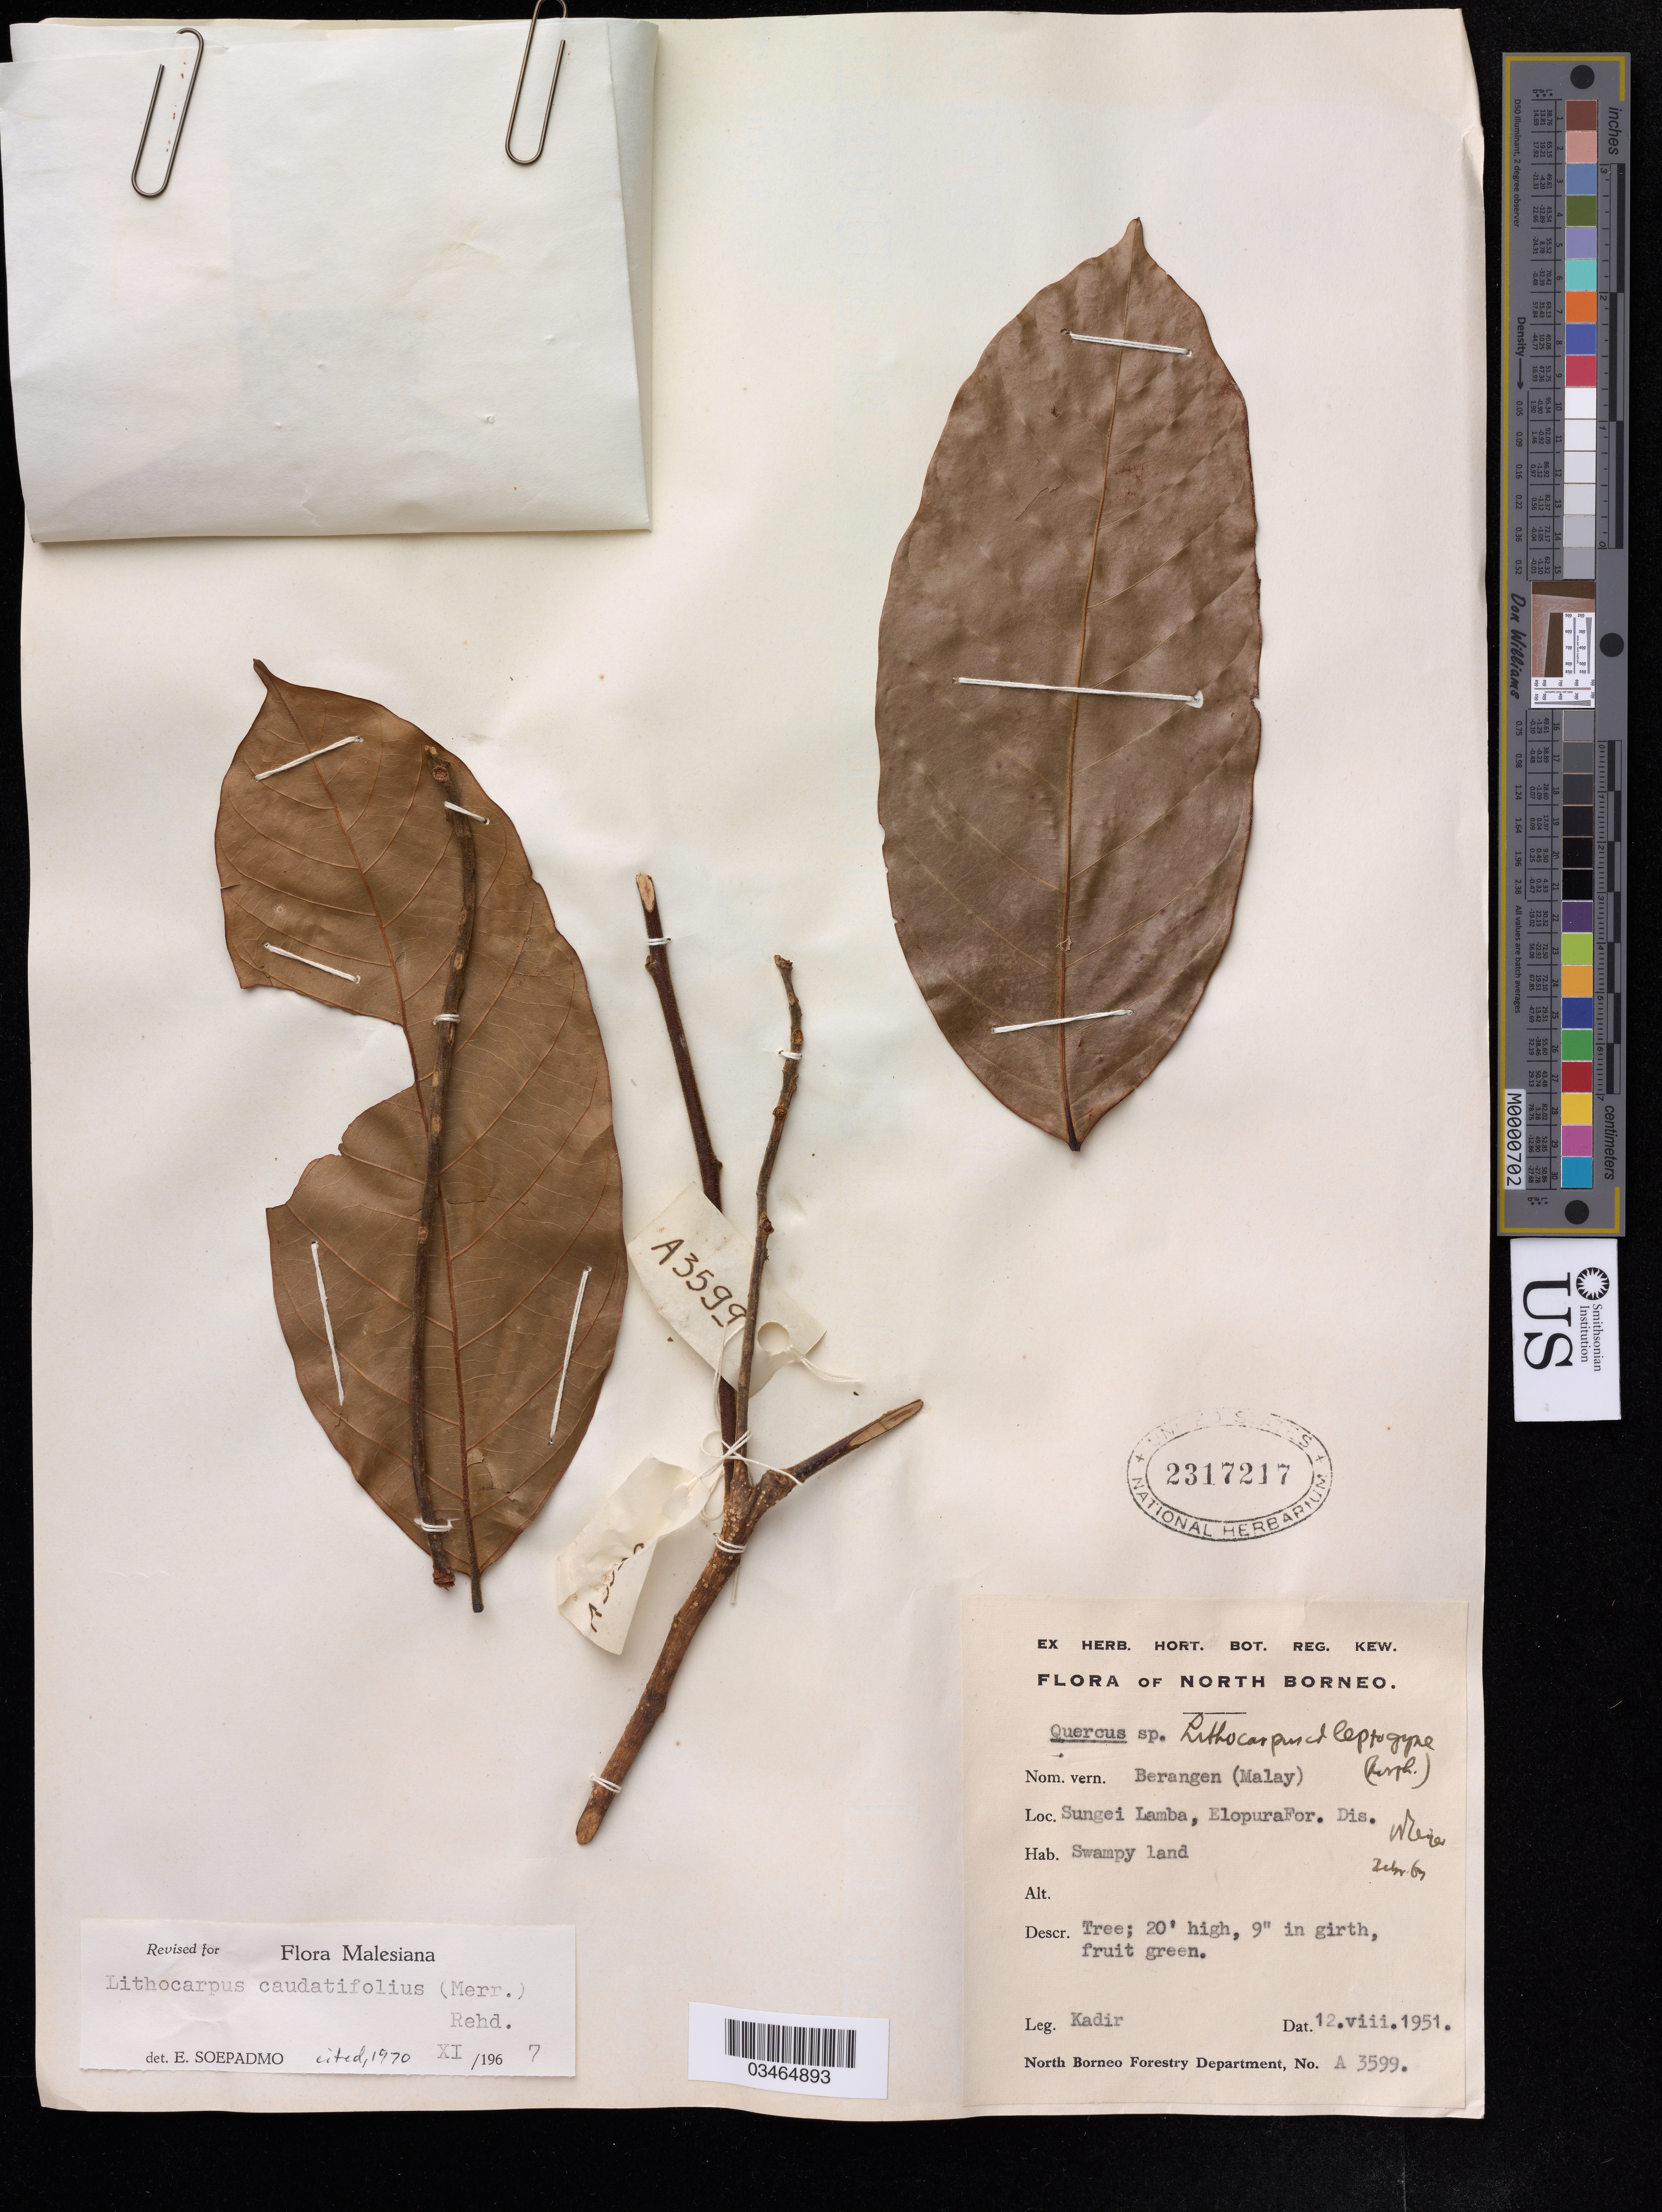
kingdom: Plantae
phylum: Tracheophyta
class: Magnoliopsida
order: Fagales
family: Fagaceae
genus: Lithocarpus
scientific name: Lithocarpus caudatifolius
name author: (Merr.) Rehder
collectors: -. Kadir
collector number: North Borneo Forestry Department A 3599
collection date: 1951-08-12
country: Malaysia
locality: North Borneo. Sungei Lamba, Elopura For. Dis.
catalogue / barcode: US 2317217